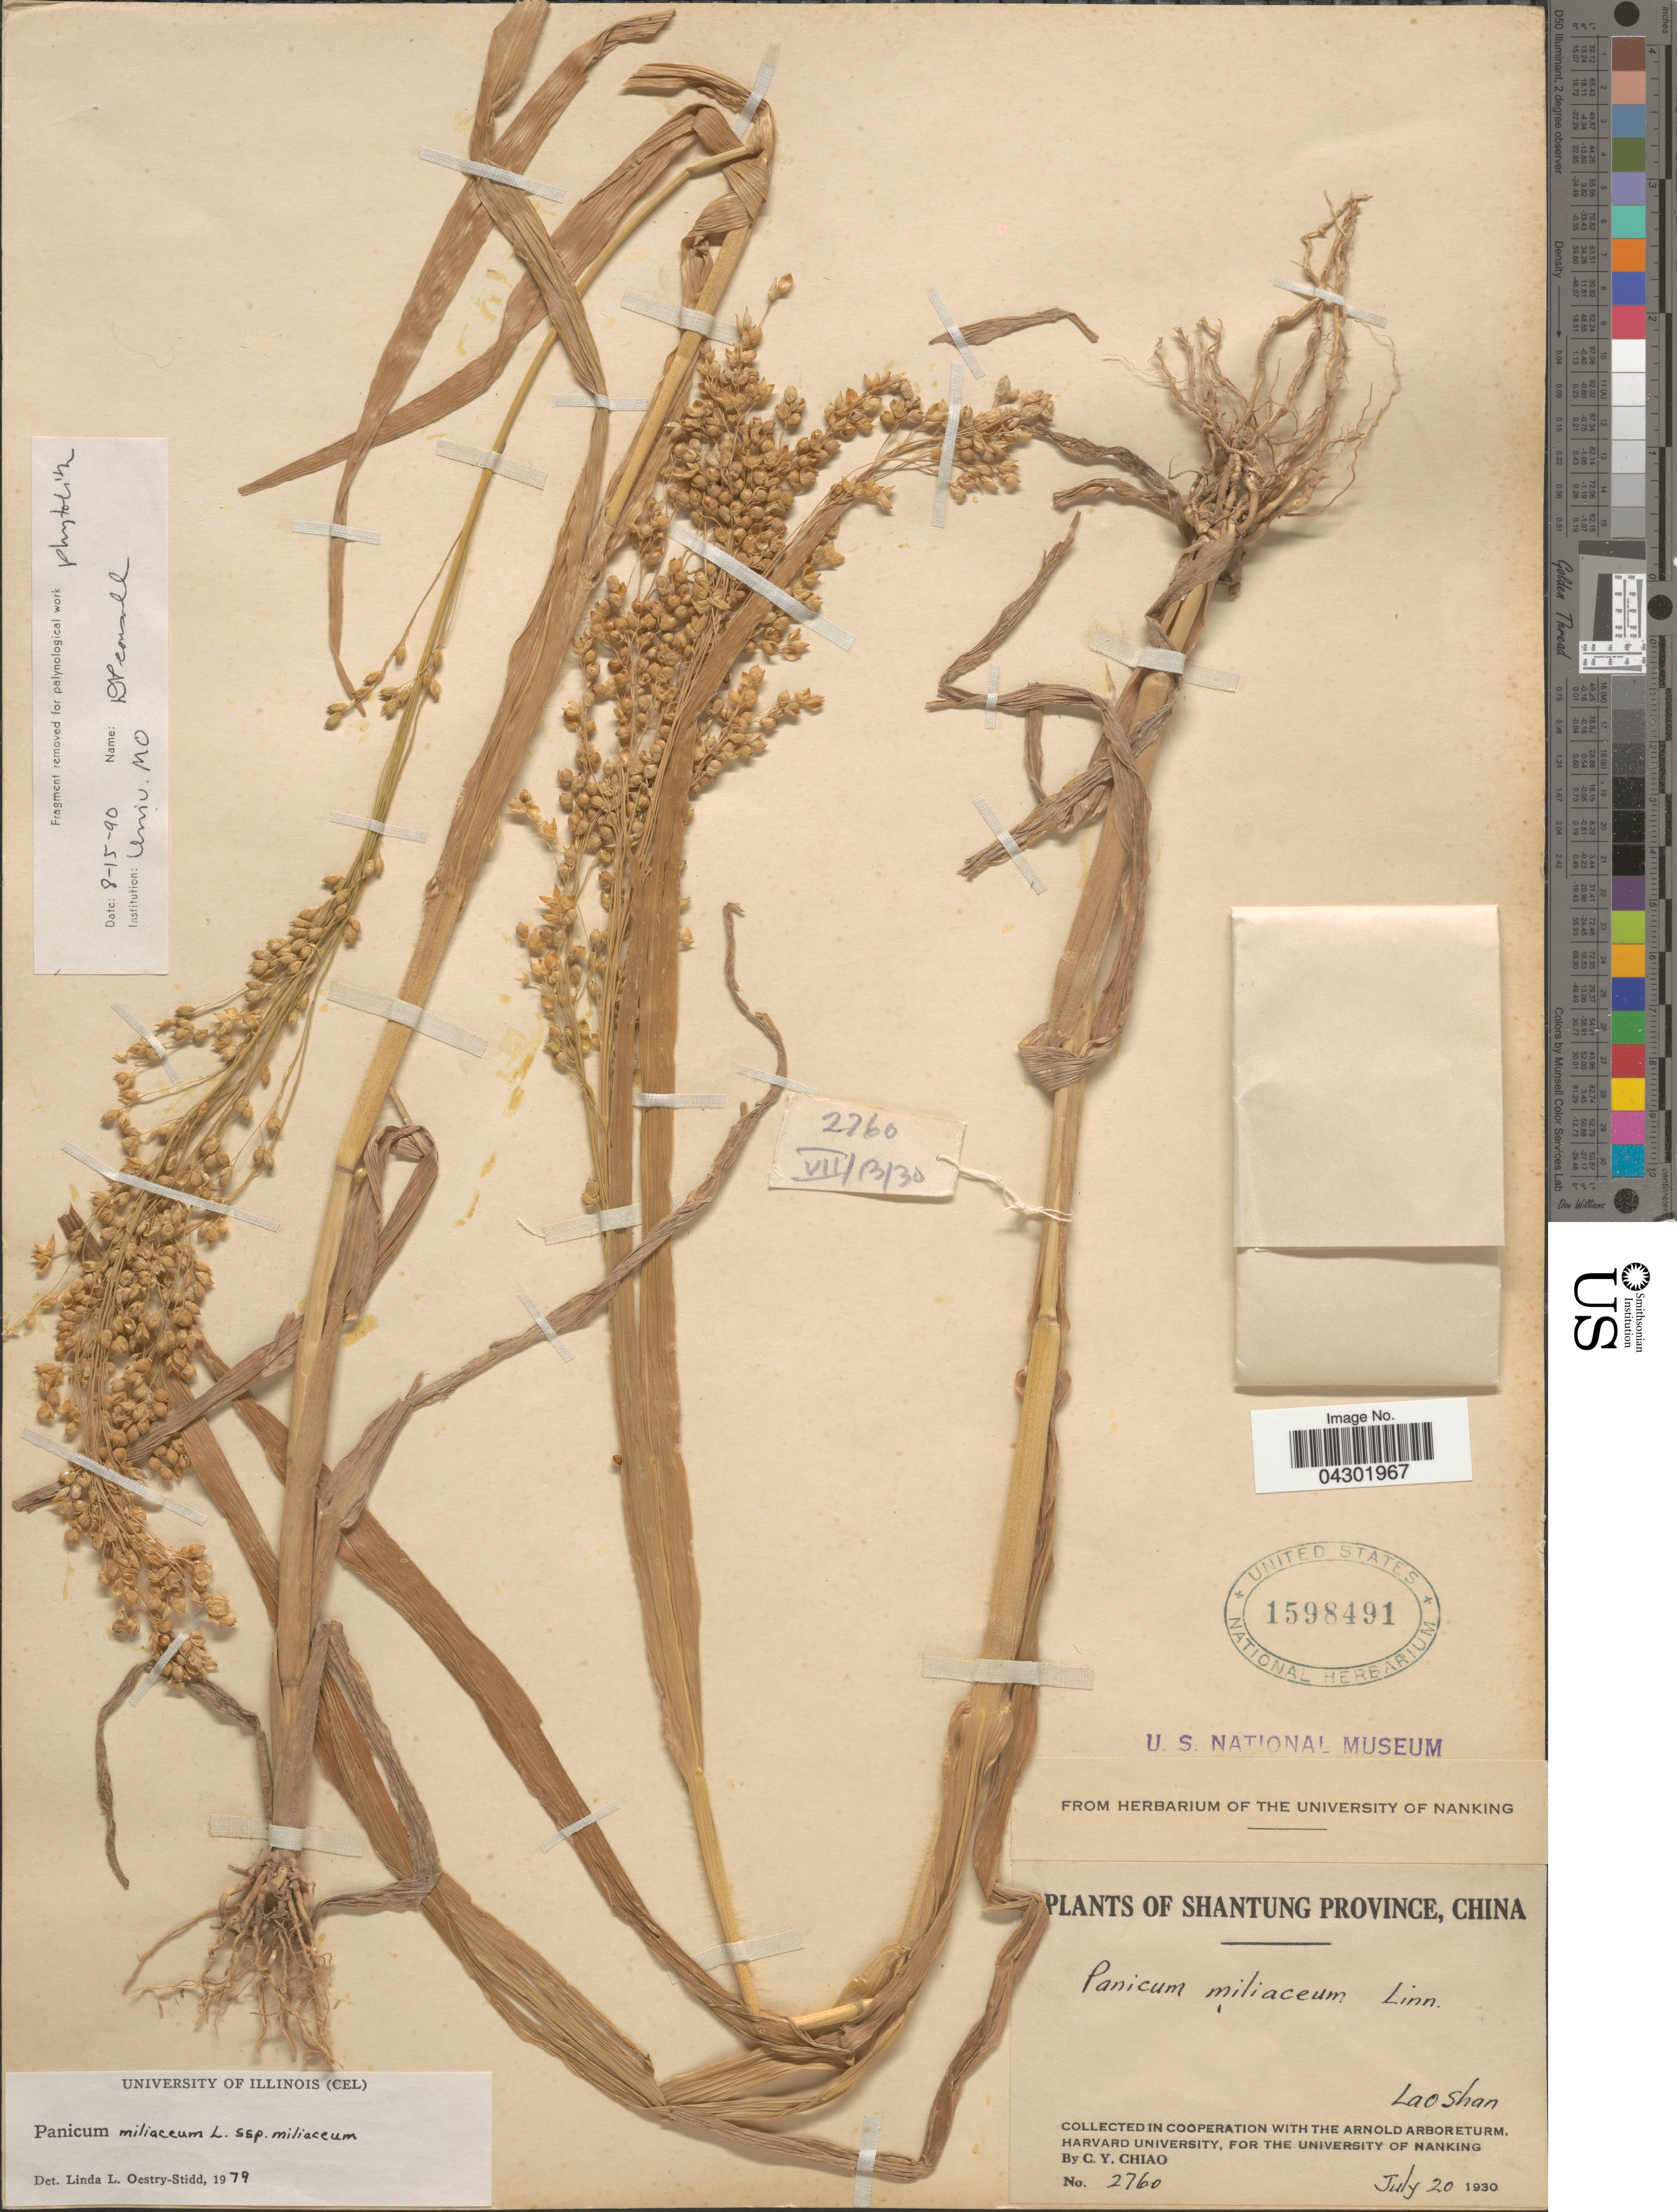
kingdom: Plantae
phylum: Tracheophyta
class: Liliopsida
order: Poales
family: Poaceae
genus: Panicum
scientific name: Panicum miliaceum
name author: L.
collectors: C. Y. Chiao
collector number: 2760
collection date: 1930-07-20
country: China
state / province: Shandong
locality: Shantung Province. Lao Shan.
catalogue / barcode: US 1598491